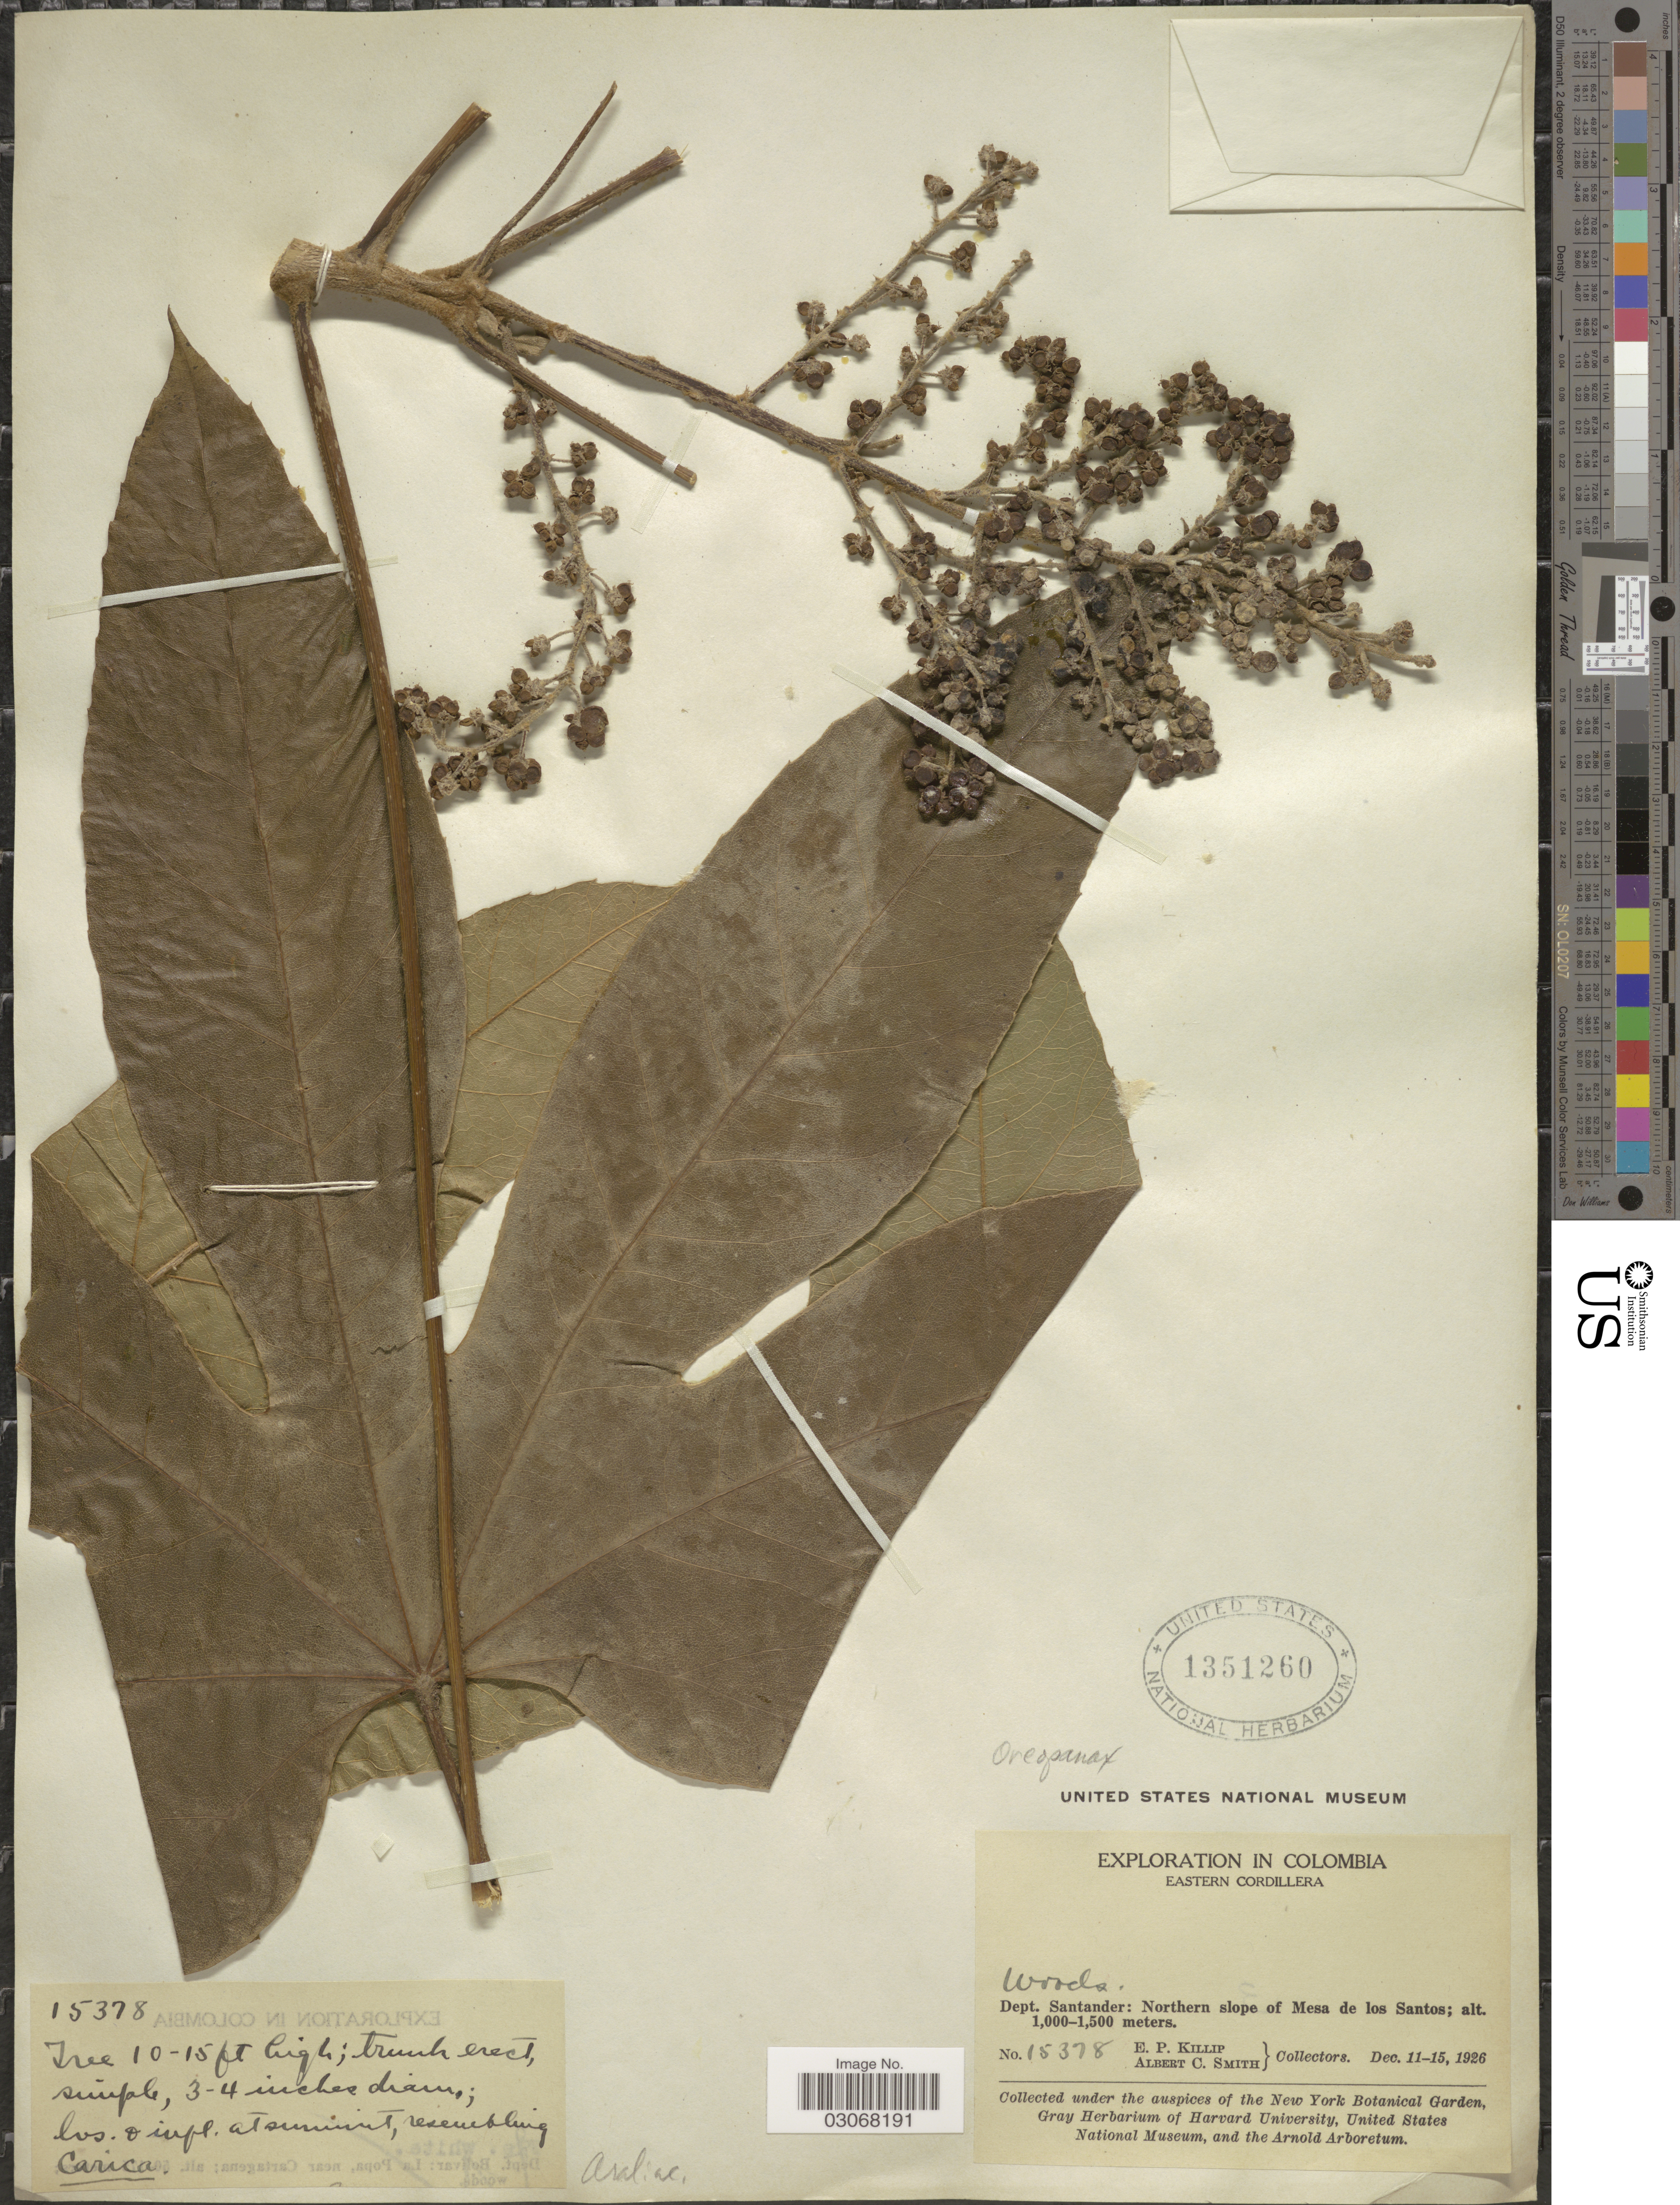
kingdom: Plantae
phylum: Tracheophyta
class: Magnoliopsida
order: Apiales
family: Araliaceae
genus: Oreopanax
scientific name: Oreopanax sp.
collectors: E. P. Killip & A. C. Smith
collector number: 15378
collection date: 1926-12-11/1926-12-15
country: Colombia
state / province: Santander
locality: Eastern Cordillera. Dept. Santander: Northern slope of Mesa de los Santos.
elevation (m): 1000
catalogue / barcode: US 1351260